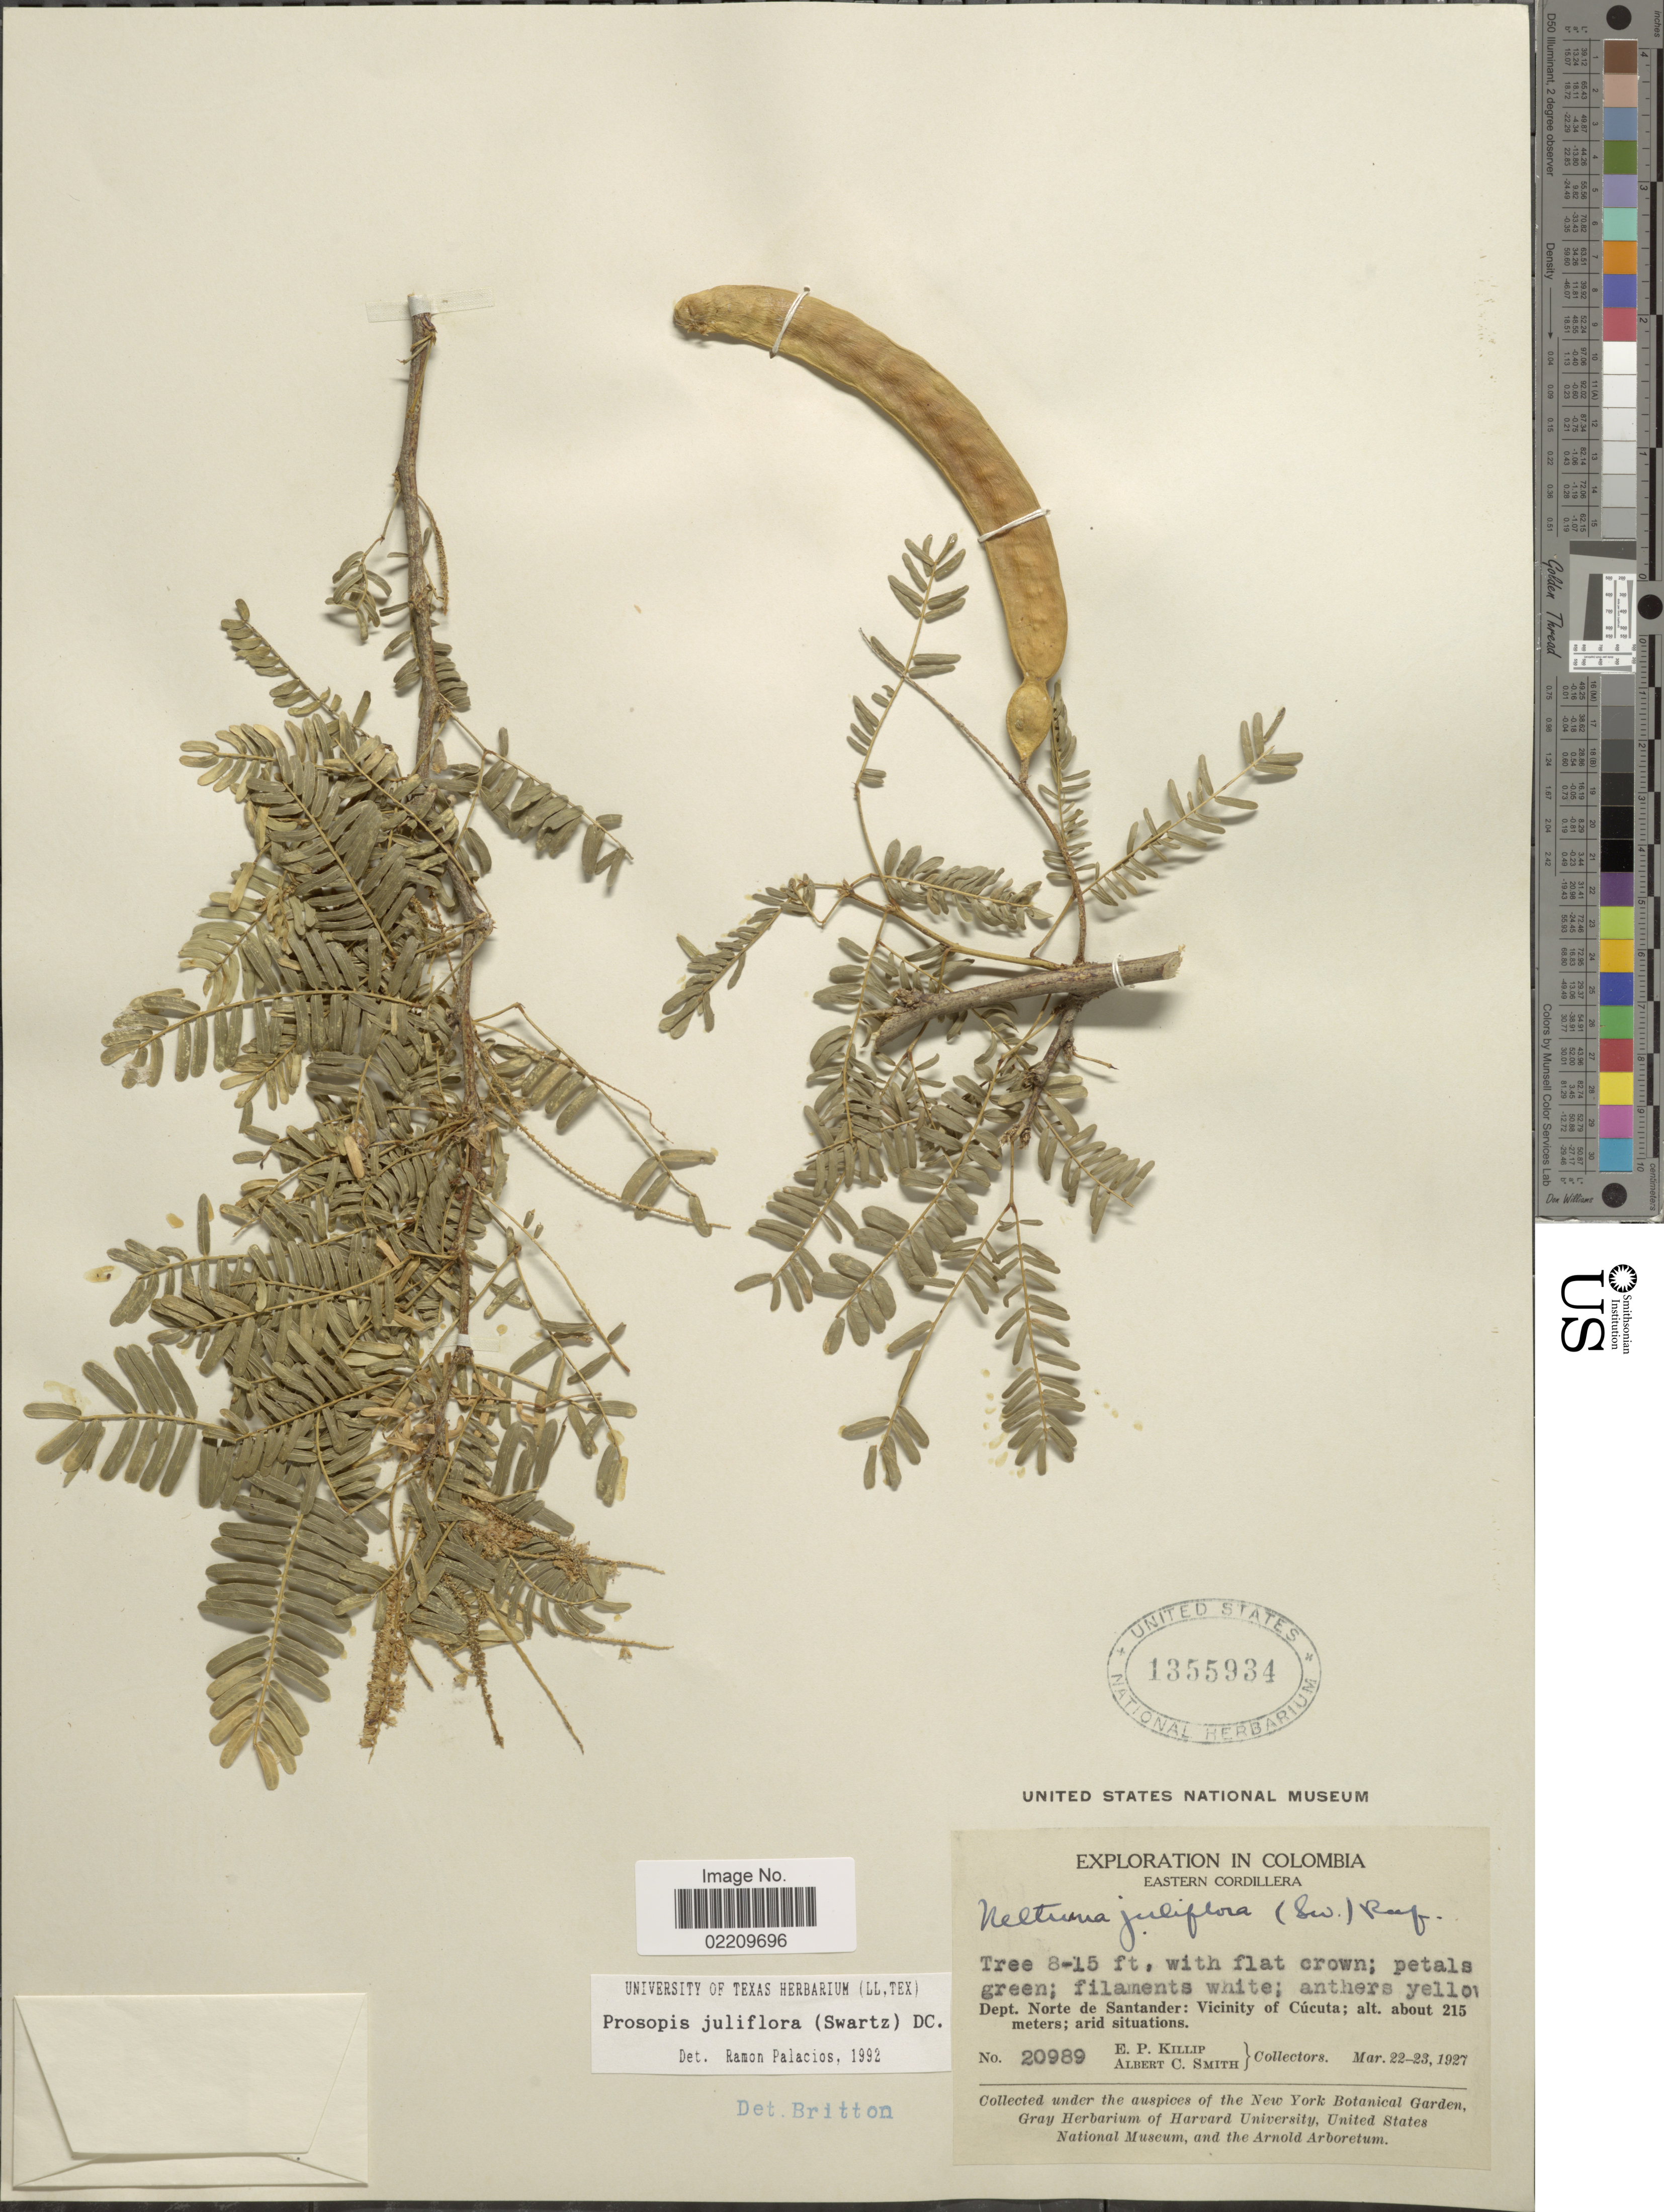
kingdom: Plantae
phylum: Tracheophyta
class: Magnoliopsida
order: Fabales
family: Fabaceae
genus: Neltuma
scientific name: Neltuma juliflora var. juliflora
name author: (Sw.) Raf.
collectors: E. P. Killip & A. C. Smith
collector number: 20989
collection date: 1927-03-22/1927-03-23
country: Colombia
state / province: Norte de Santander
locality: Eastern Cordillera. Dept. Norte de Santander: Vicinity of Cúcuta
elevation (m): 215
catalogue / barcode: US 1355934